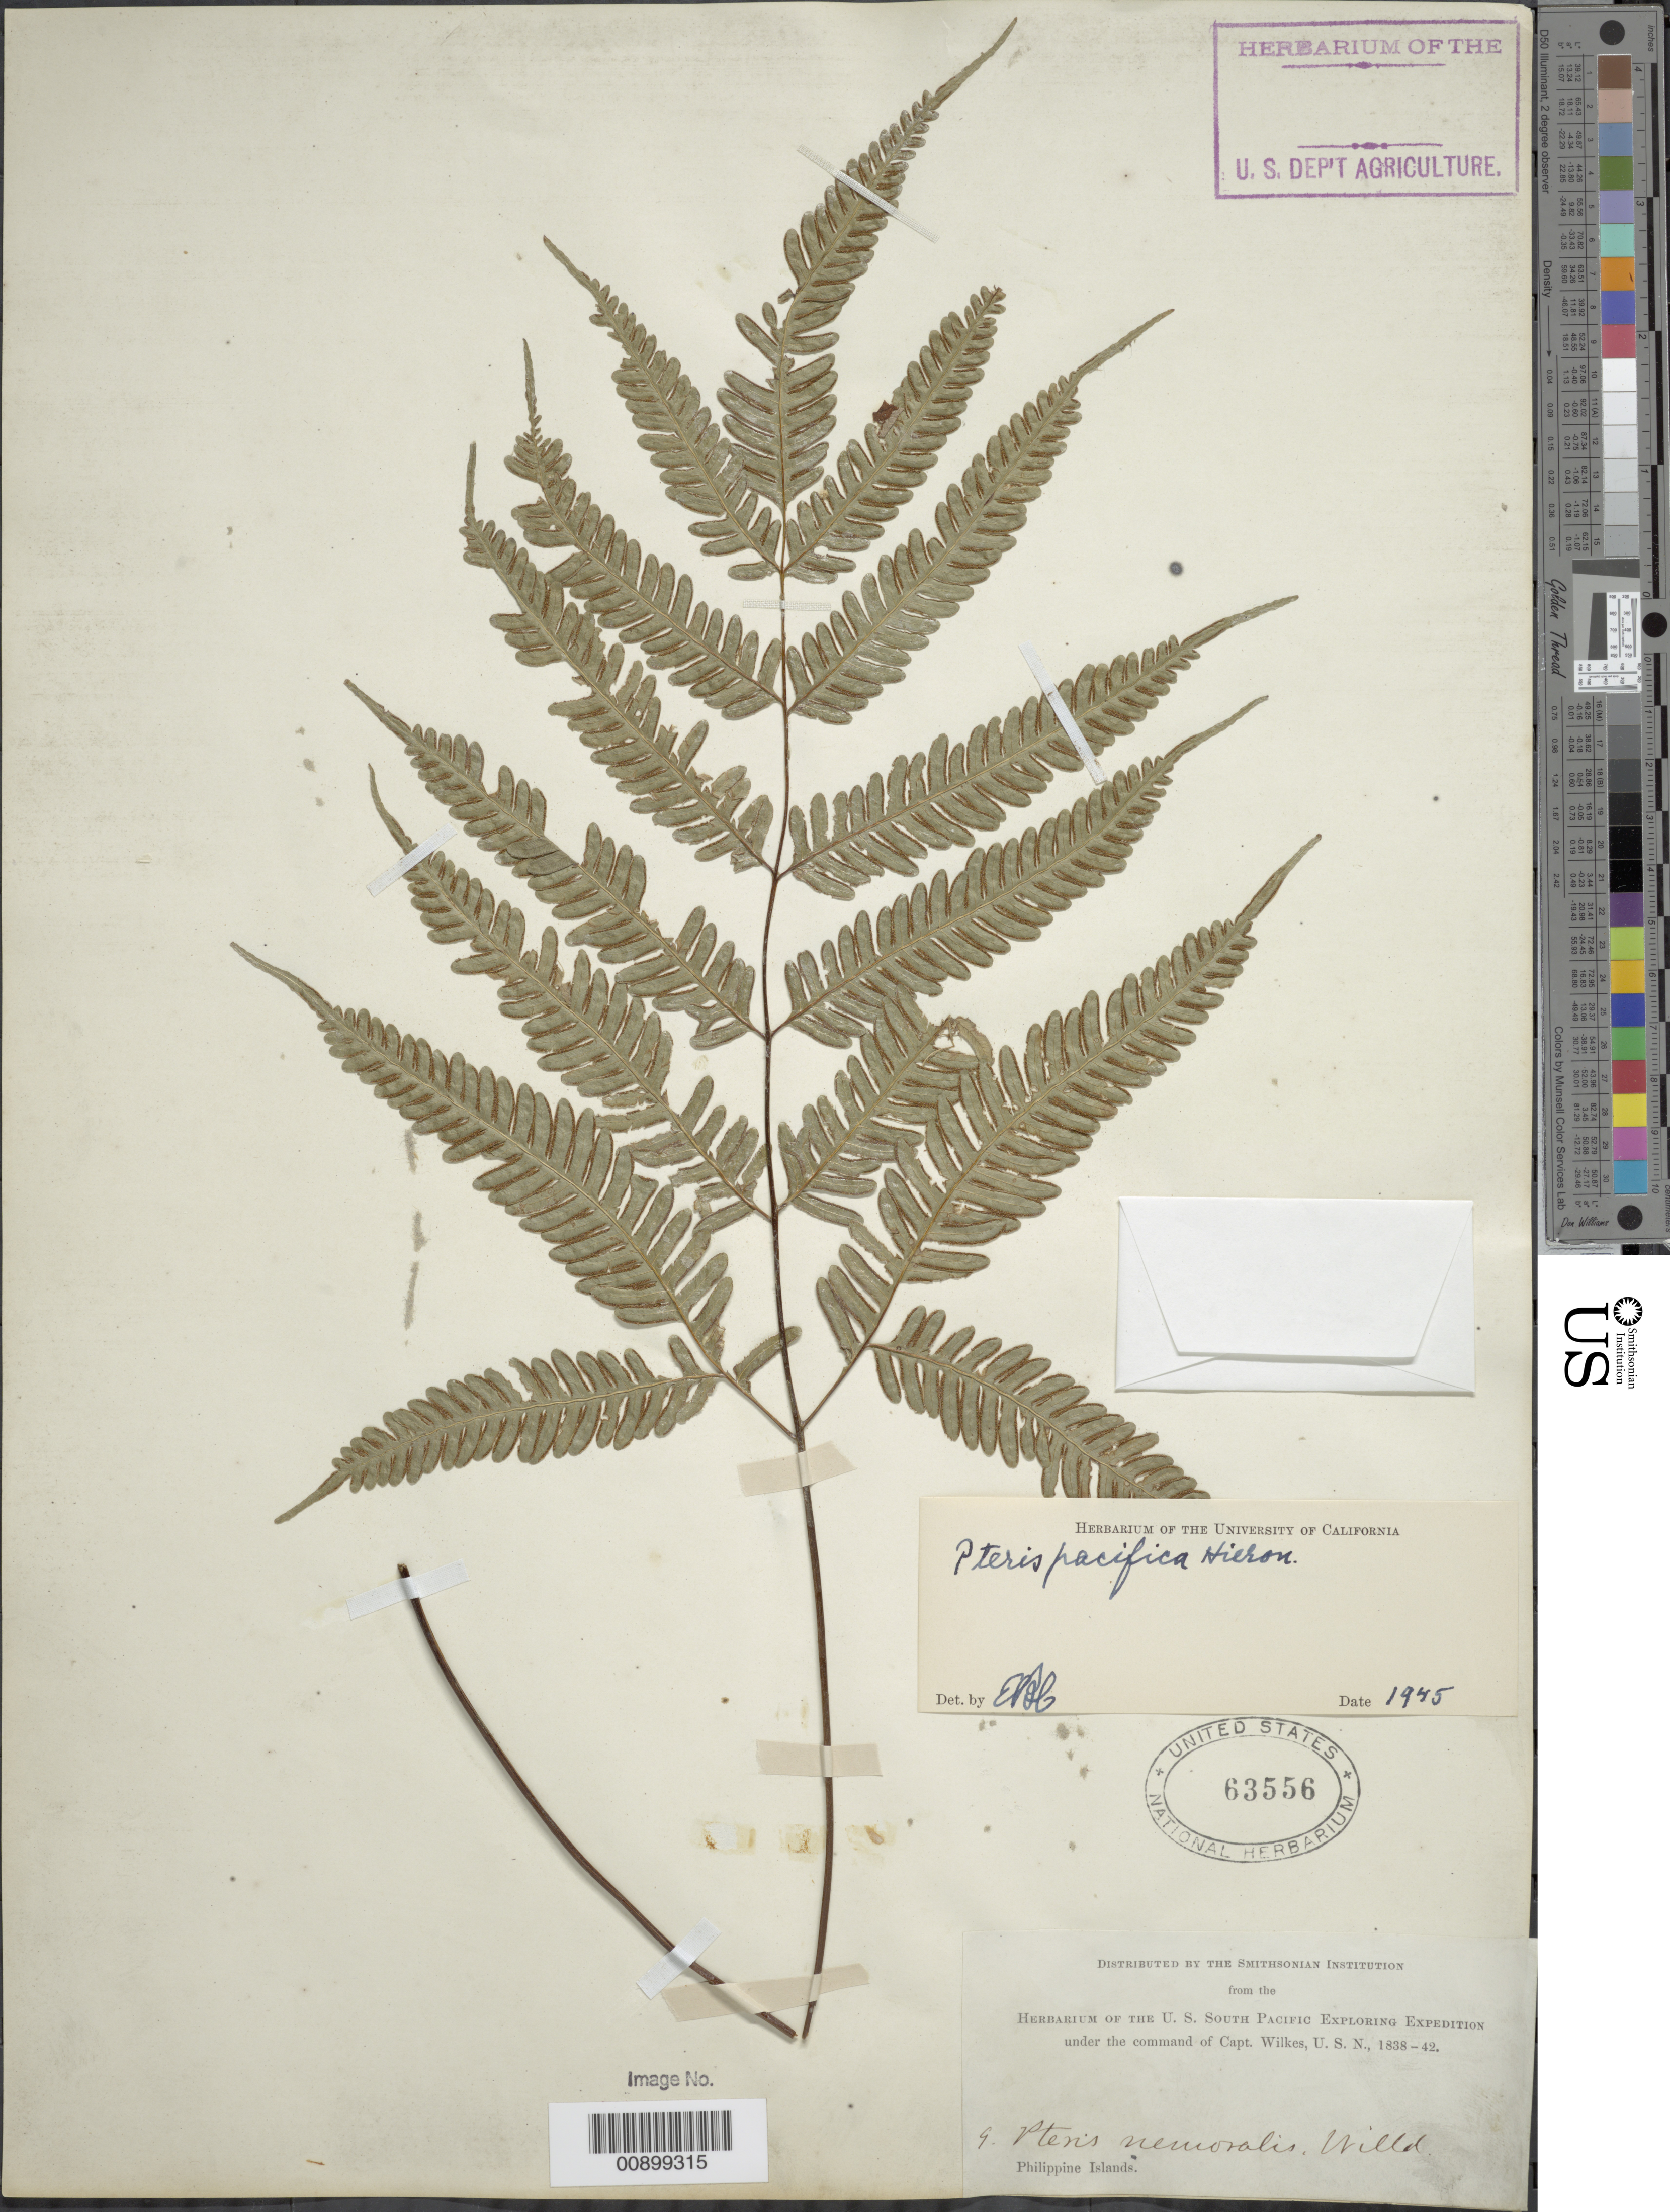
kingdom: Plantae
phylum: Tracheophyta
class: Polypodiopsida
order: Polypodiales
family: Pteridaceae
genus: Pteris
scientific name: Pteris pacifica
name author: Hieron.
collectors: Wilkes Explor. Exped.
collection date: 1838/1842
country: Philippines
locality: Philippine Islands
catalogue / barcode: US 63556